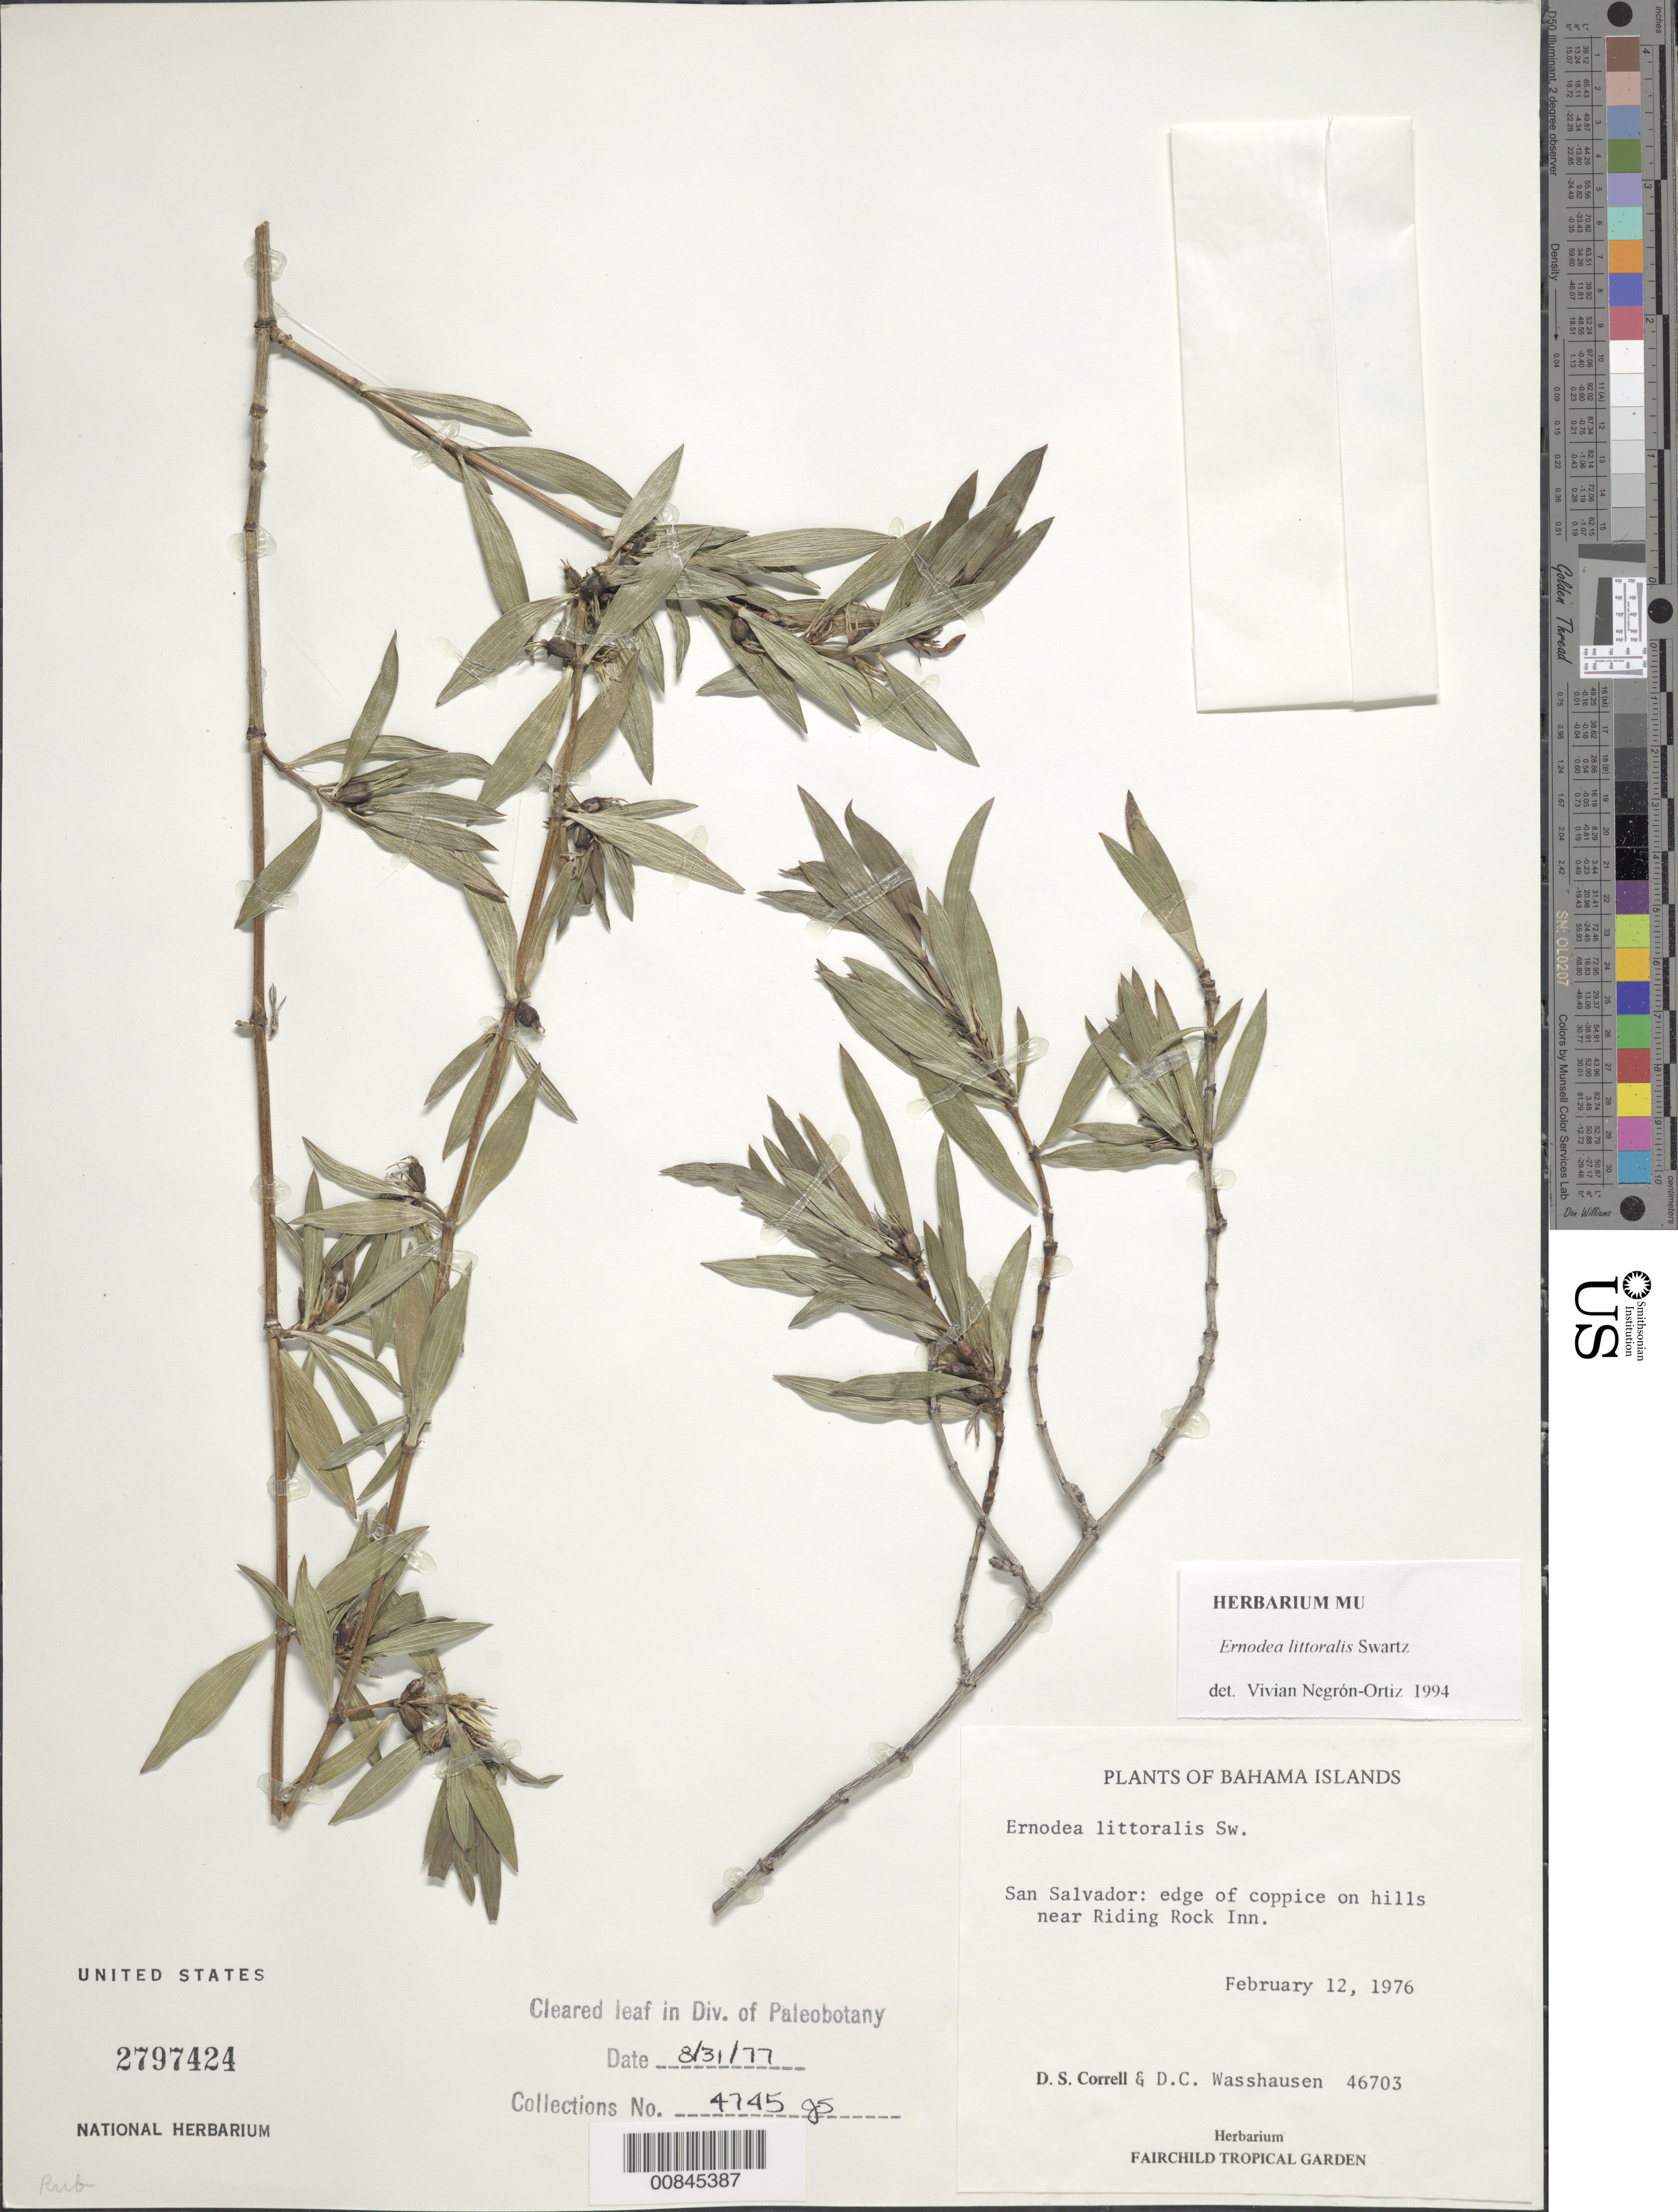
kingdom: Plantae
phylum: Tracheophyta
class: Magnoliopsida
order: Gentianales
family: Rubiaceae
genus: Ernodea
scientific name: Ernodea littoralis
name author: Sw.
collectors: D. S. Correll & D. C. Wasshausen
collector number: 46703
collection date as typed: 12 Feb 1976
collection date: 1976-02-12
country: Bahamas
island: San Salvador Island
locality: San Salvador. On hills near Riding Rock Inn.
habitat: Edge of coppice on hill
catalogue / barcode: US 2797424